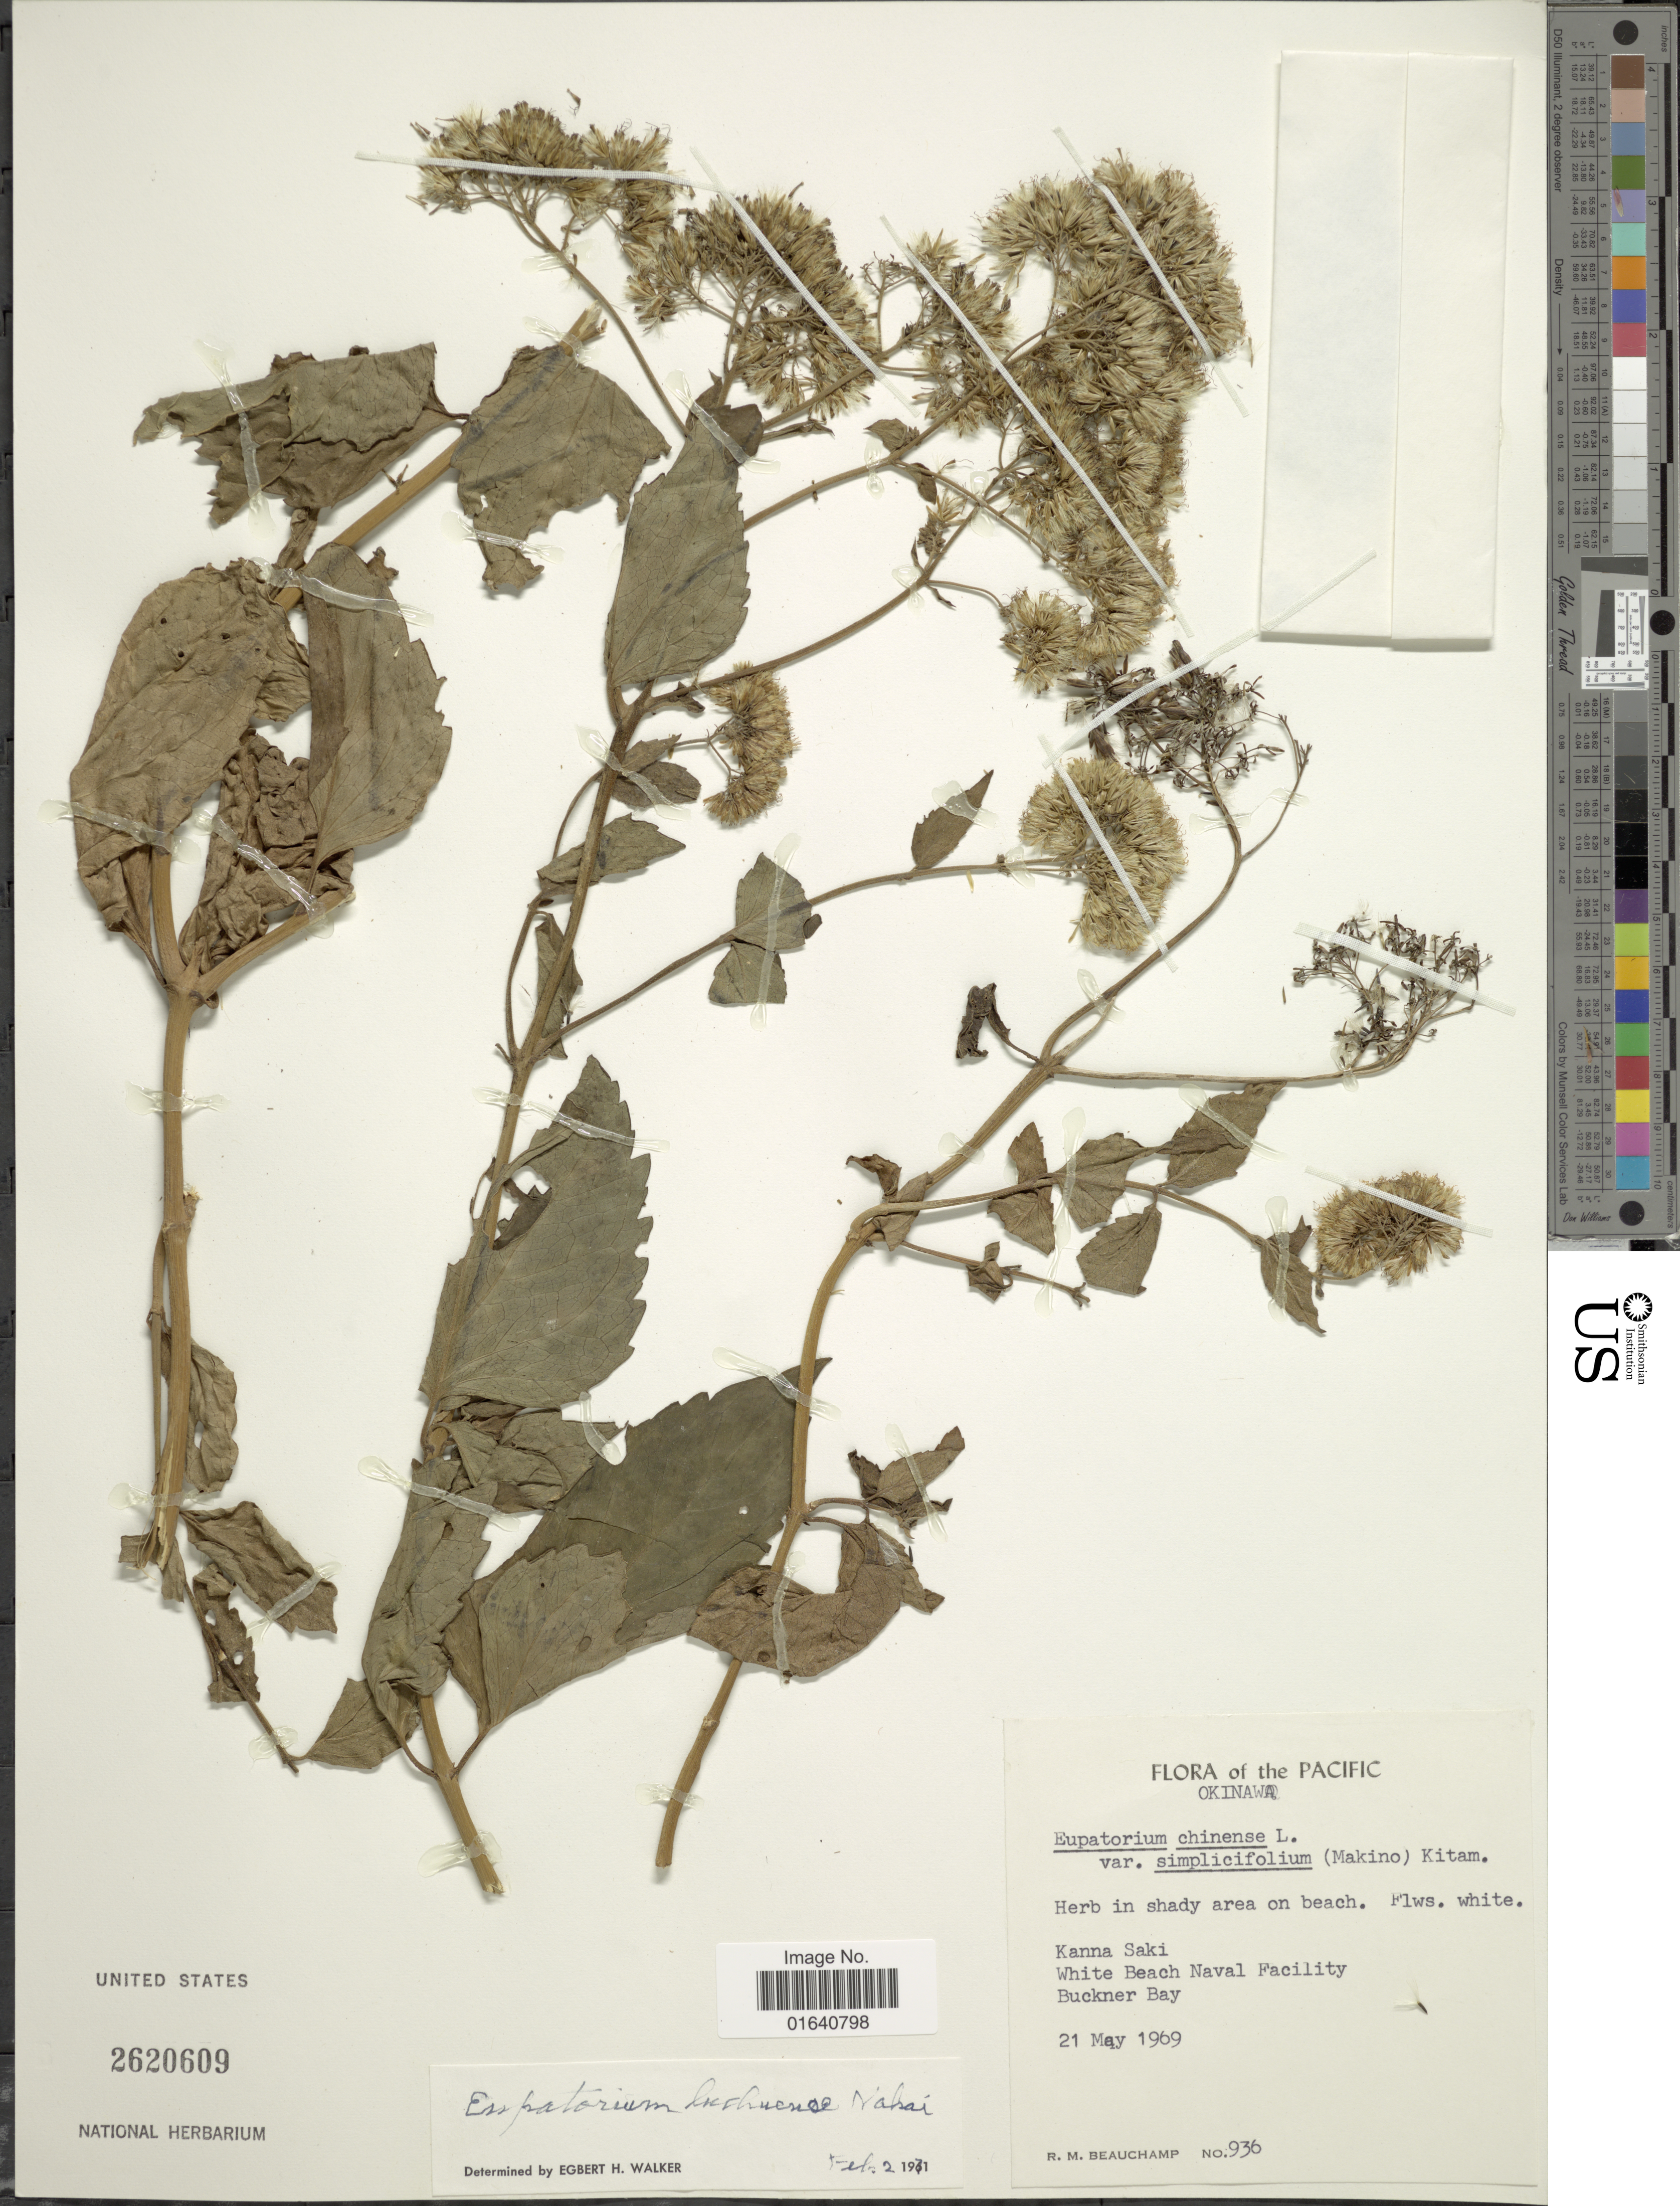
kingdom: Plantae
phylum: Tracheophyta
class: Magnoliopsida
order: Asterales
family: Asteraceae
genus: Eupatorium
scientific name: Eupatorium luchuense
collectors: R. Beauchamp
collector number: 936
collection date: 1969-05-21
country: Japan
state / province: Okinawa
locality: The pacific, Kanna Saki, White Beach Naval Facility, Buckner Bay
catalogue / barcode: US 2620609